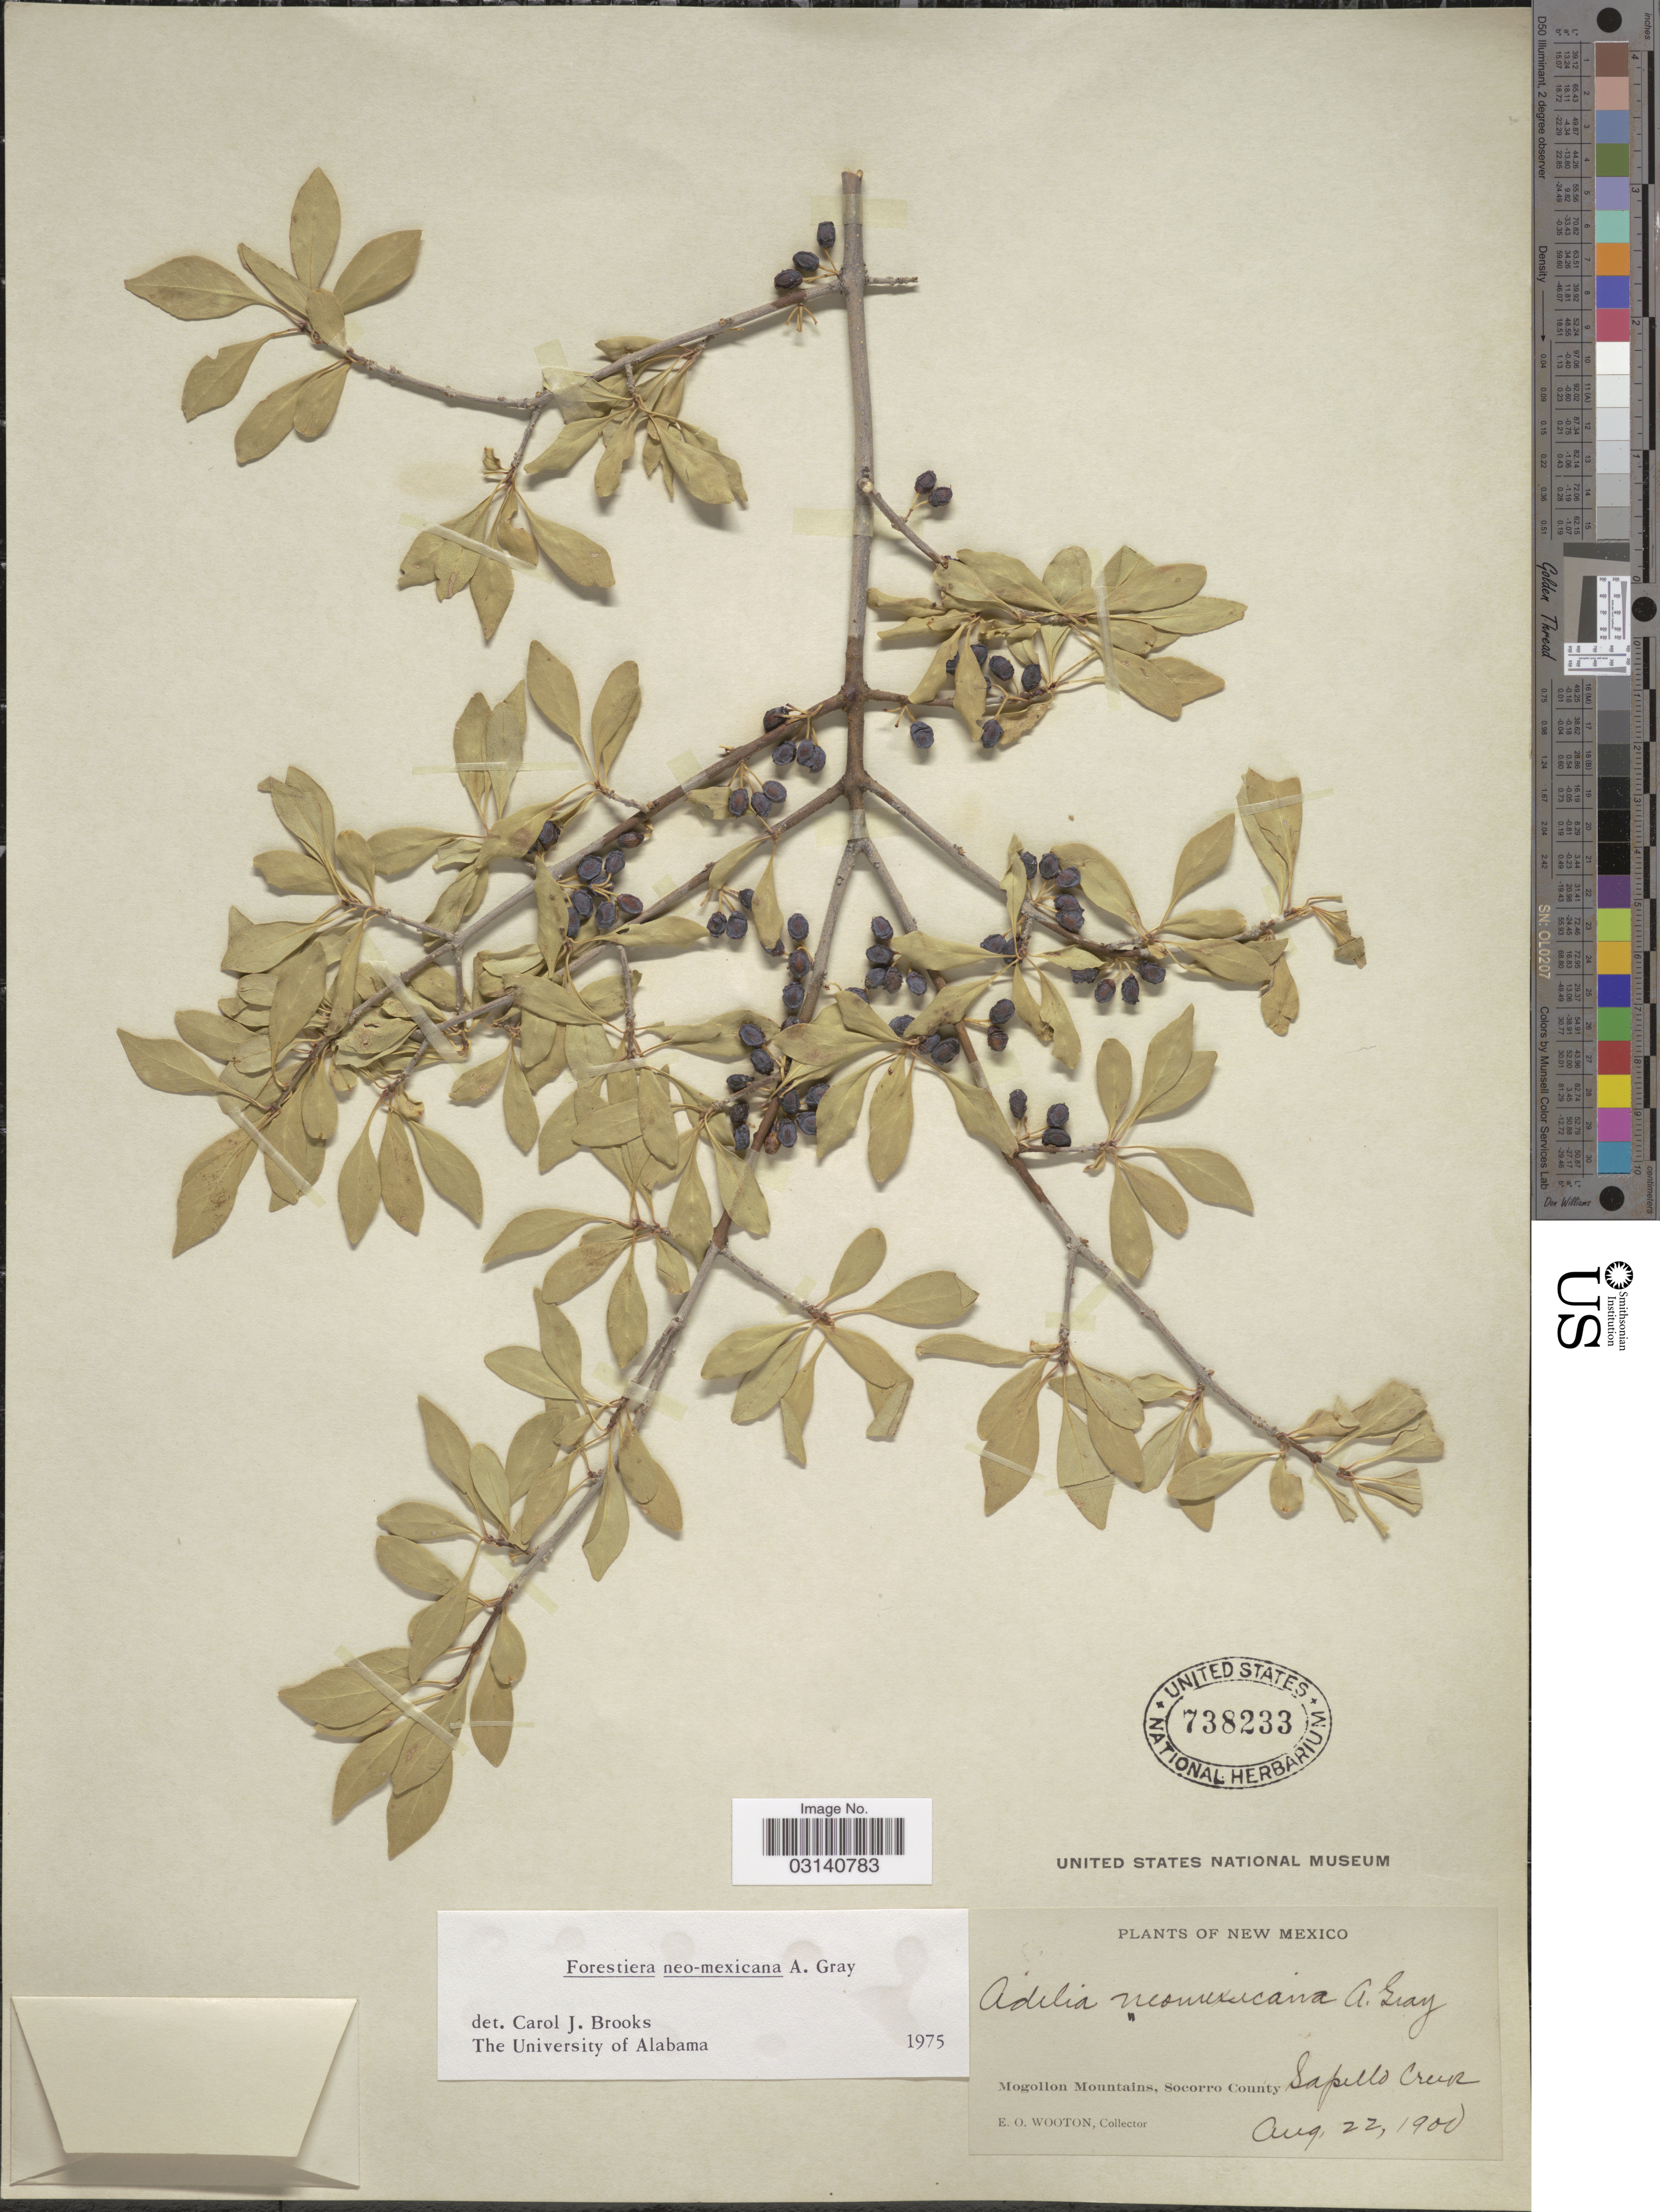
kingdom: Plantae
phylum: Tracheophyta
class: Magnoliopsida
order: Lamiales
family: Oleaceae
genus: Forestiera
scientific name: Forestiera neomexicana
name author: A. Gray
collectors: E. O. Wooton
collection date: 1900-08-22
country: United States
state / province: New Mexico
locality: Mogollon Mountains, Socorro County. Sapello Creek.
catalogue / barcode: US 738233